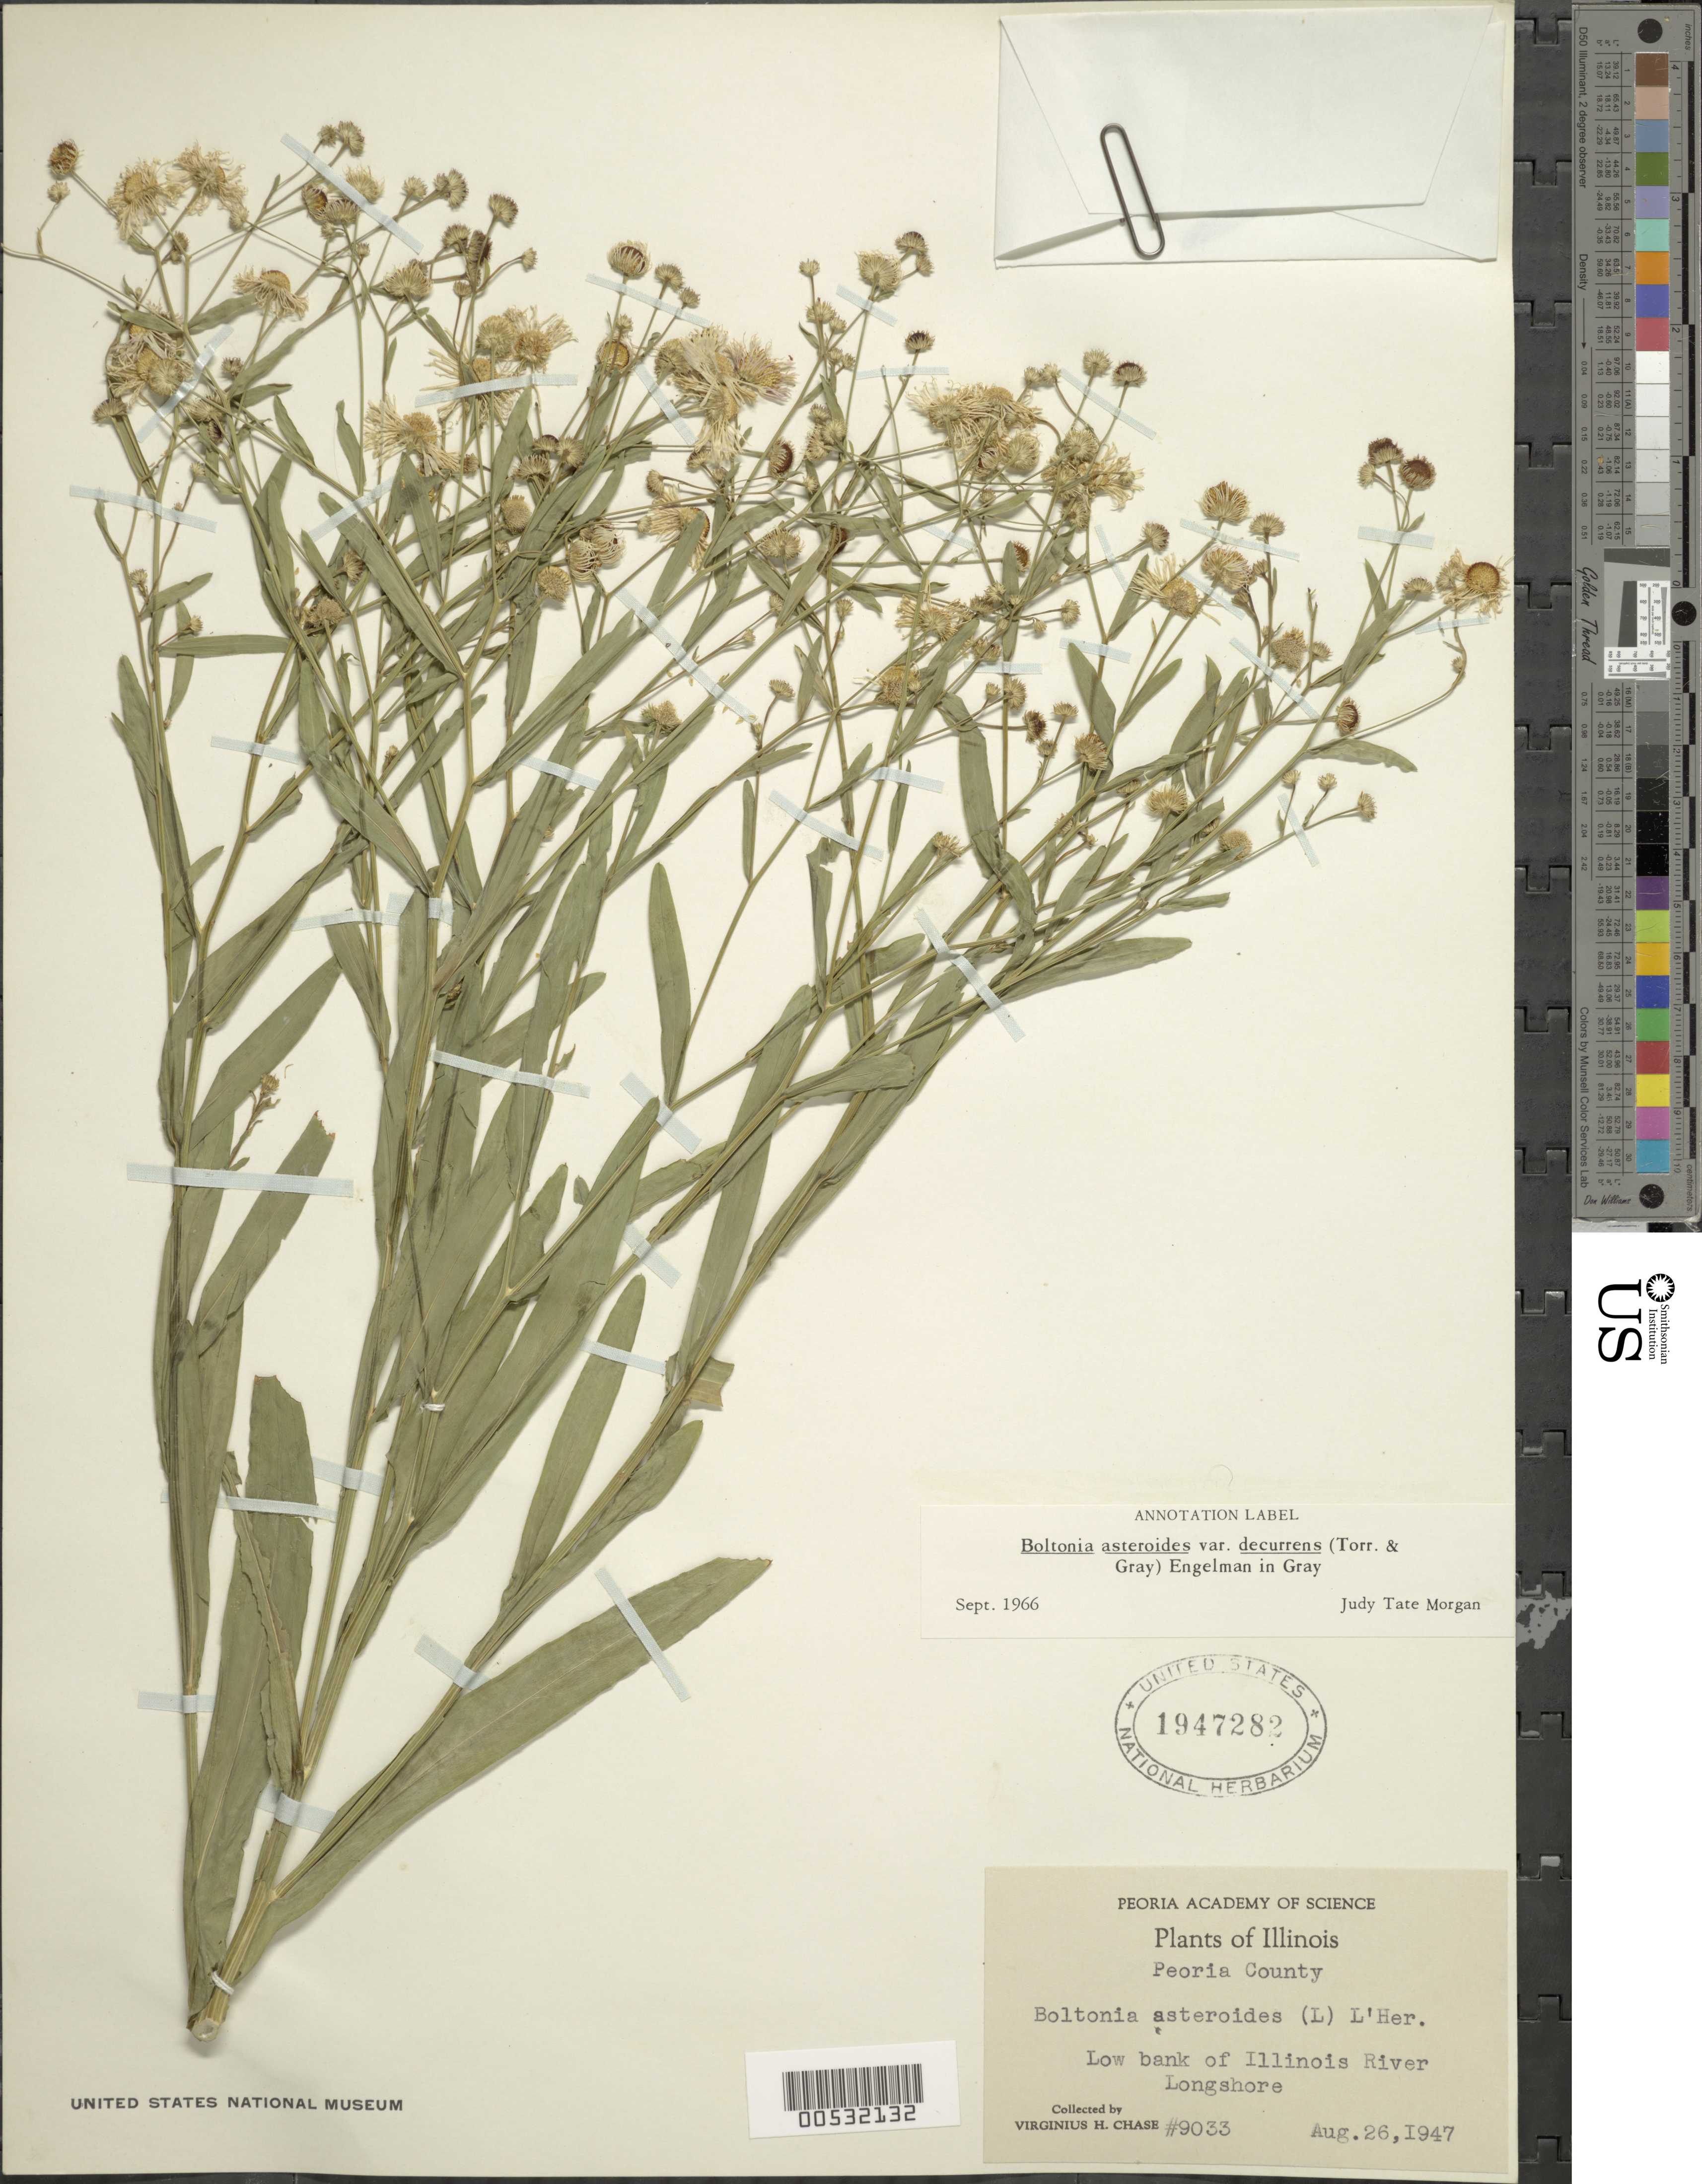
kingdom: Plantae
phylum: Tracheophyta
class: Magnoliopsida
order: Asterales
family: Asteraceae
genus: Boltonia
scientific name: Boltonia asteroides var. decurrens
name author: (Torr. & A. Gray) Engelm. in A. Gray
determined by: Morgan, J.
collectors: V. H. Chase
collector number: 9033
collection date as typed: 26 Aug 1947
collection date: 1947-08-26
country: United States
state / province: Illinois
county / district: Peoria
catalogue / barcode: US 1947282